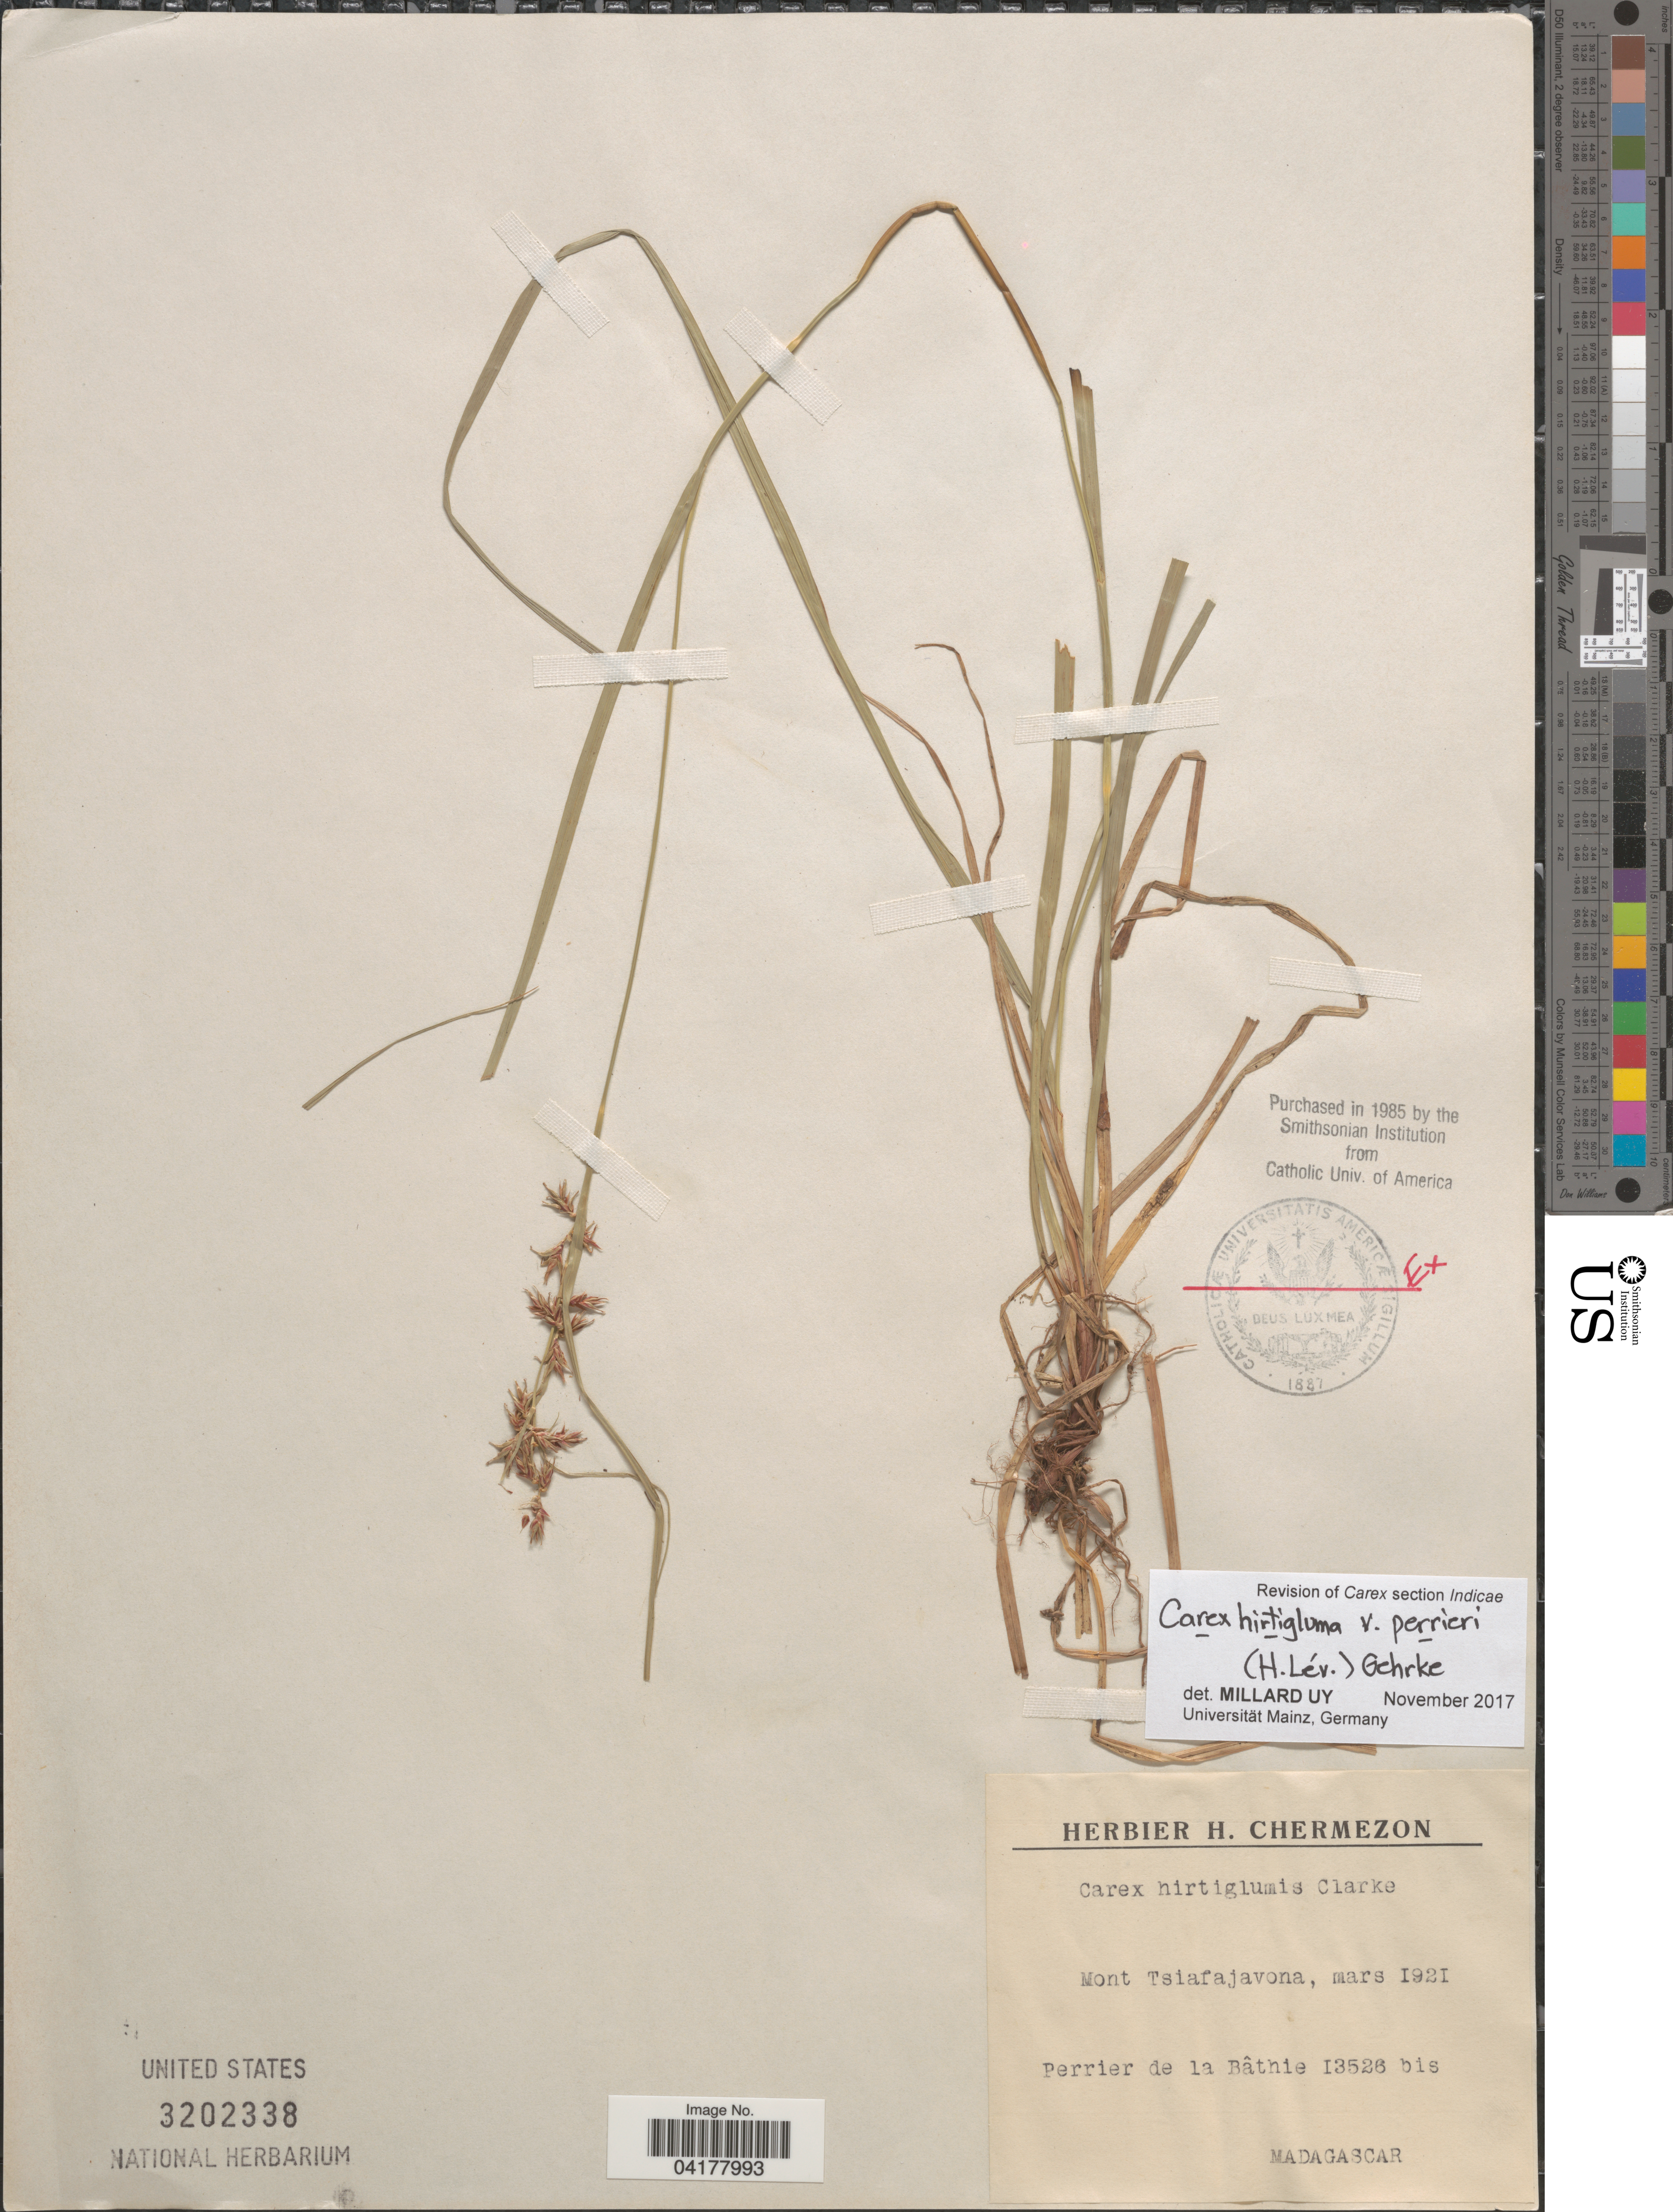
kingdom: Plantae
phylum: Tracheophyta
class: Liliopsida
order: Poales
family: Cyperaceae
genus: Carex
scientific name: Carex hirtigluma var. perrieri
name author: (H. Lév.) Gehrke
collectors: Perrier de la Bâthie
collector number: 13526 bis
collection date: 1921-03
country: Madagascar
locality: Mont Tsiafajavona.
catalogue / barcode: US 3202338